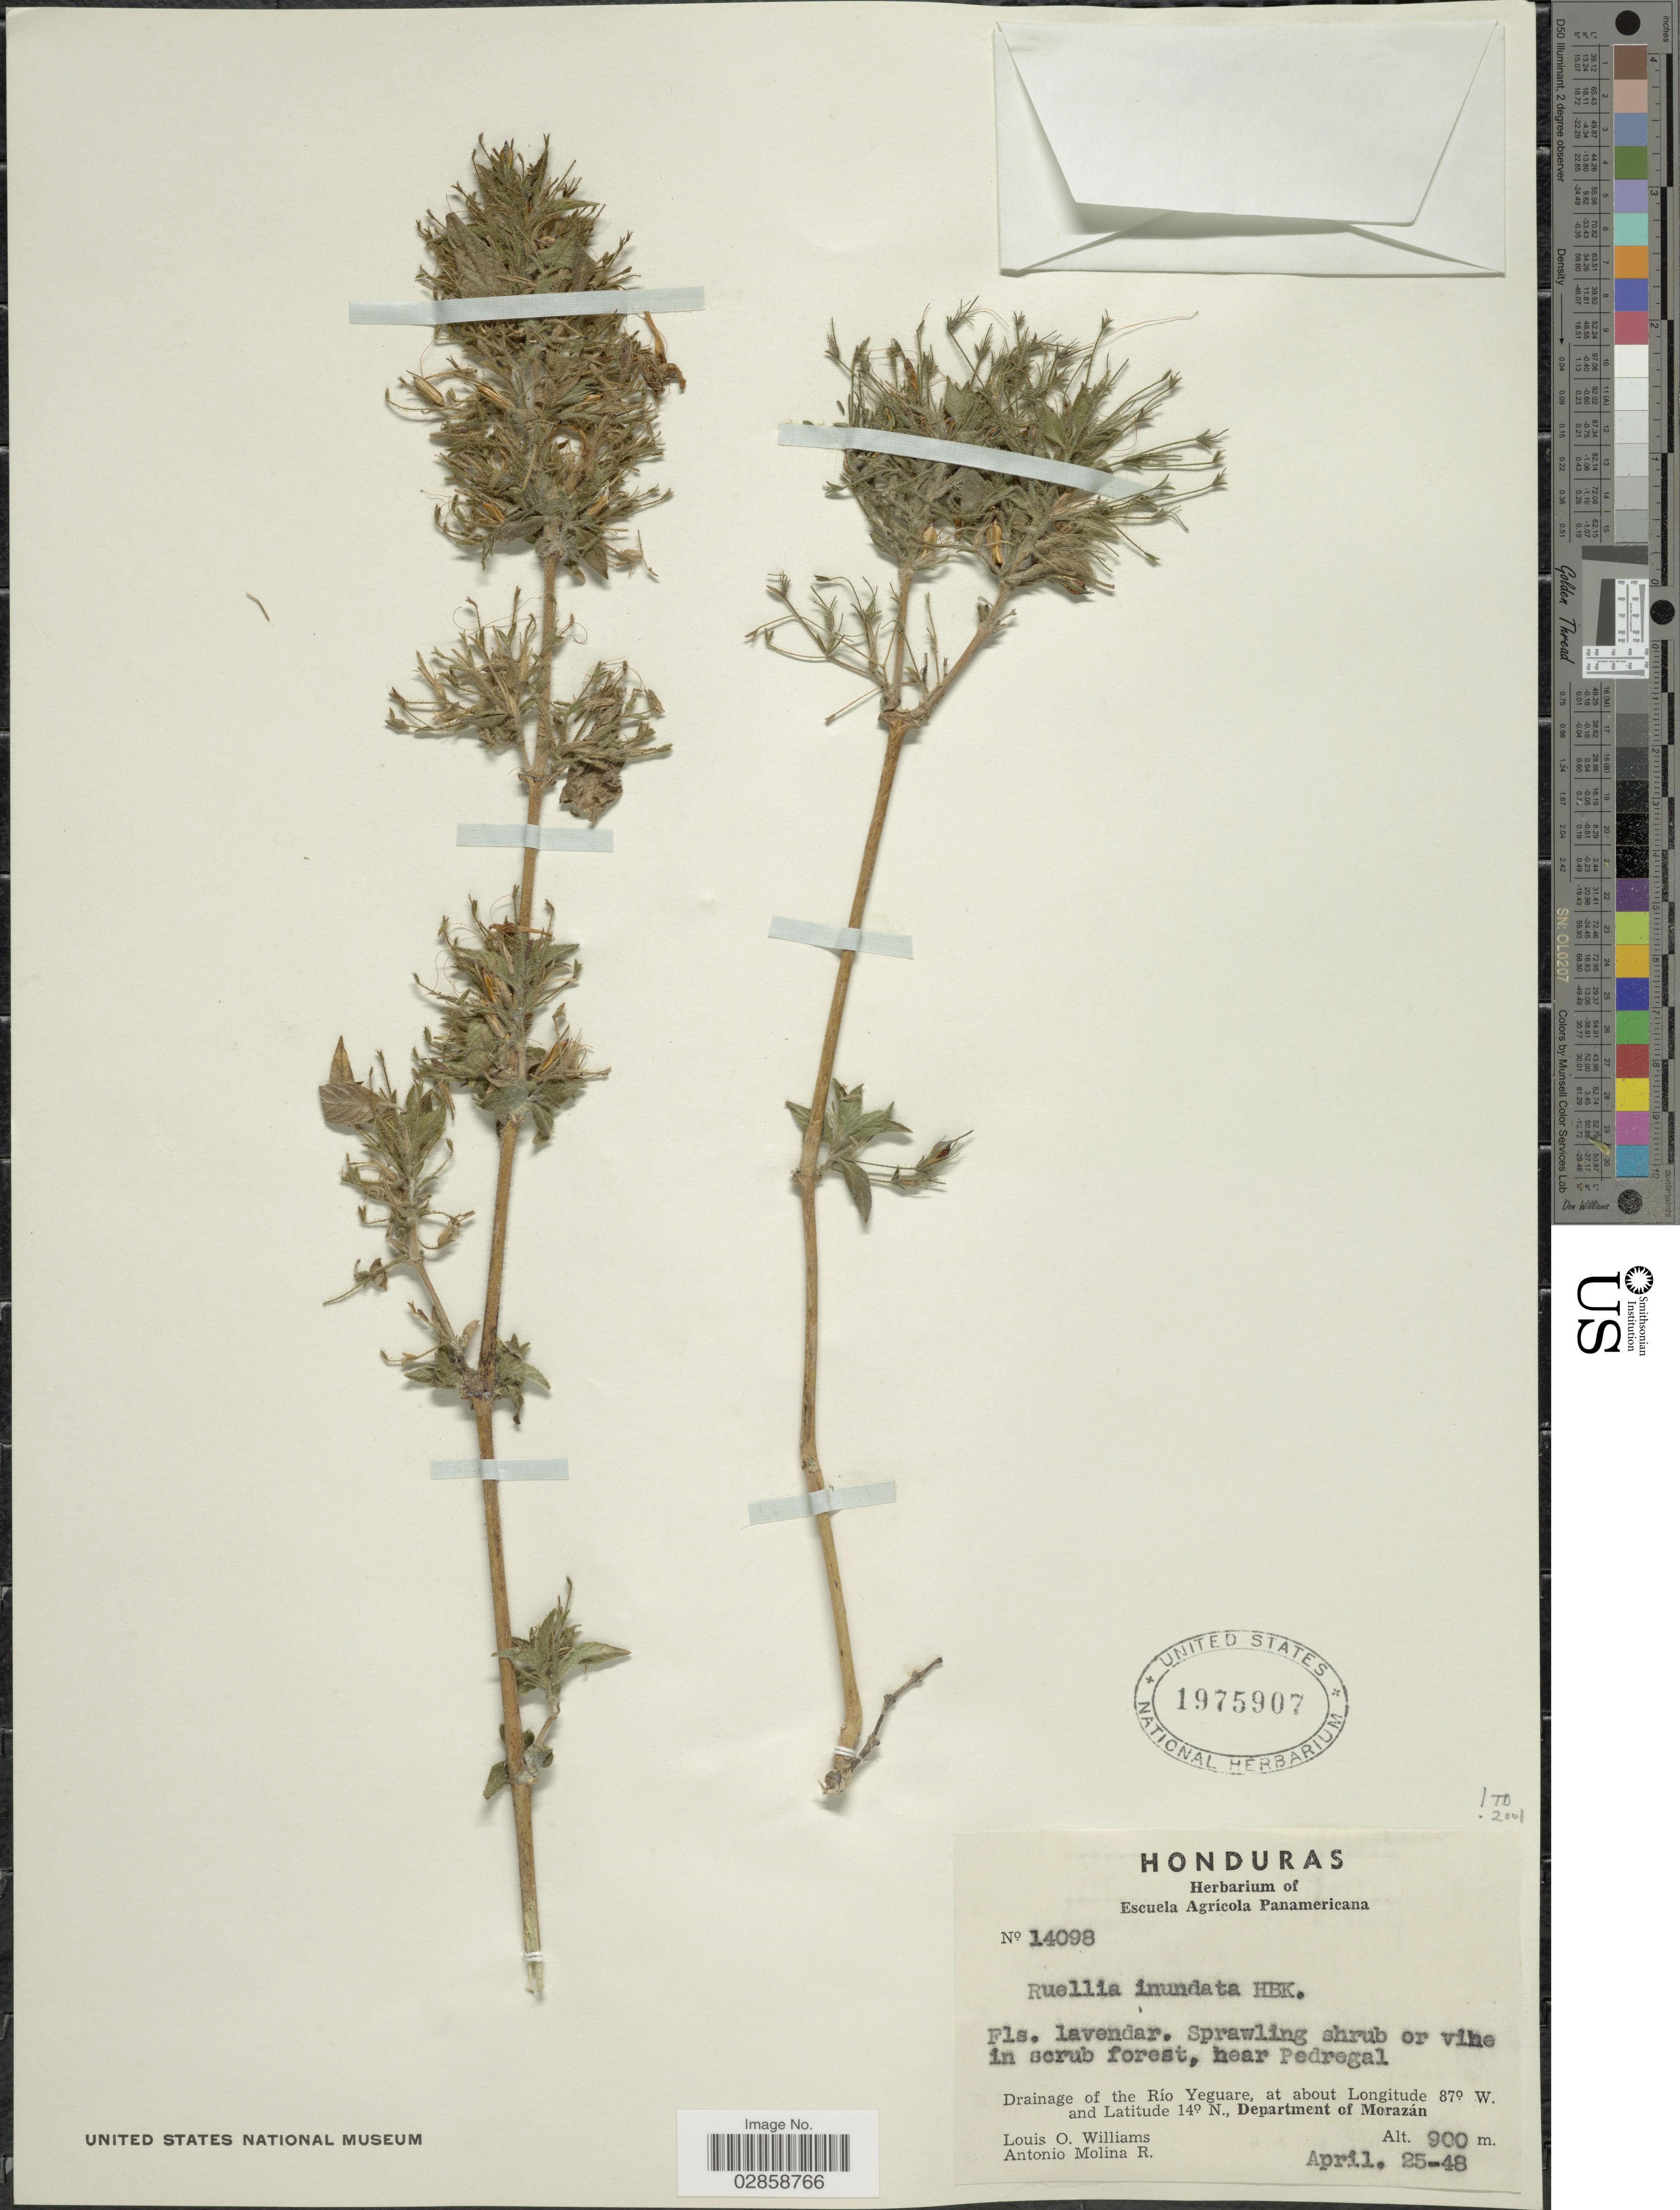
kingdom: Plantae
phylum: Tracheophyta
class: Magnoliopsida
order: Lamiales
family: Acanthaceae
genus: Ruellia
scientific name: Ruellia inundata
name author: Kunth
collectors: L. O. Williams & A. Molina R.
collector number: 14098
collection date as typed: Transcribed d/m/y: 25/4/48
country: Honduras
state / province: Fco. Morazán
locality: Near Pedregal. Drainage of the Río Yeguare, Departament of Morazán.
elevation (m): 900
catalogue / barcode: US 1975907